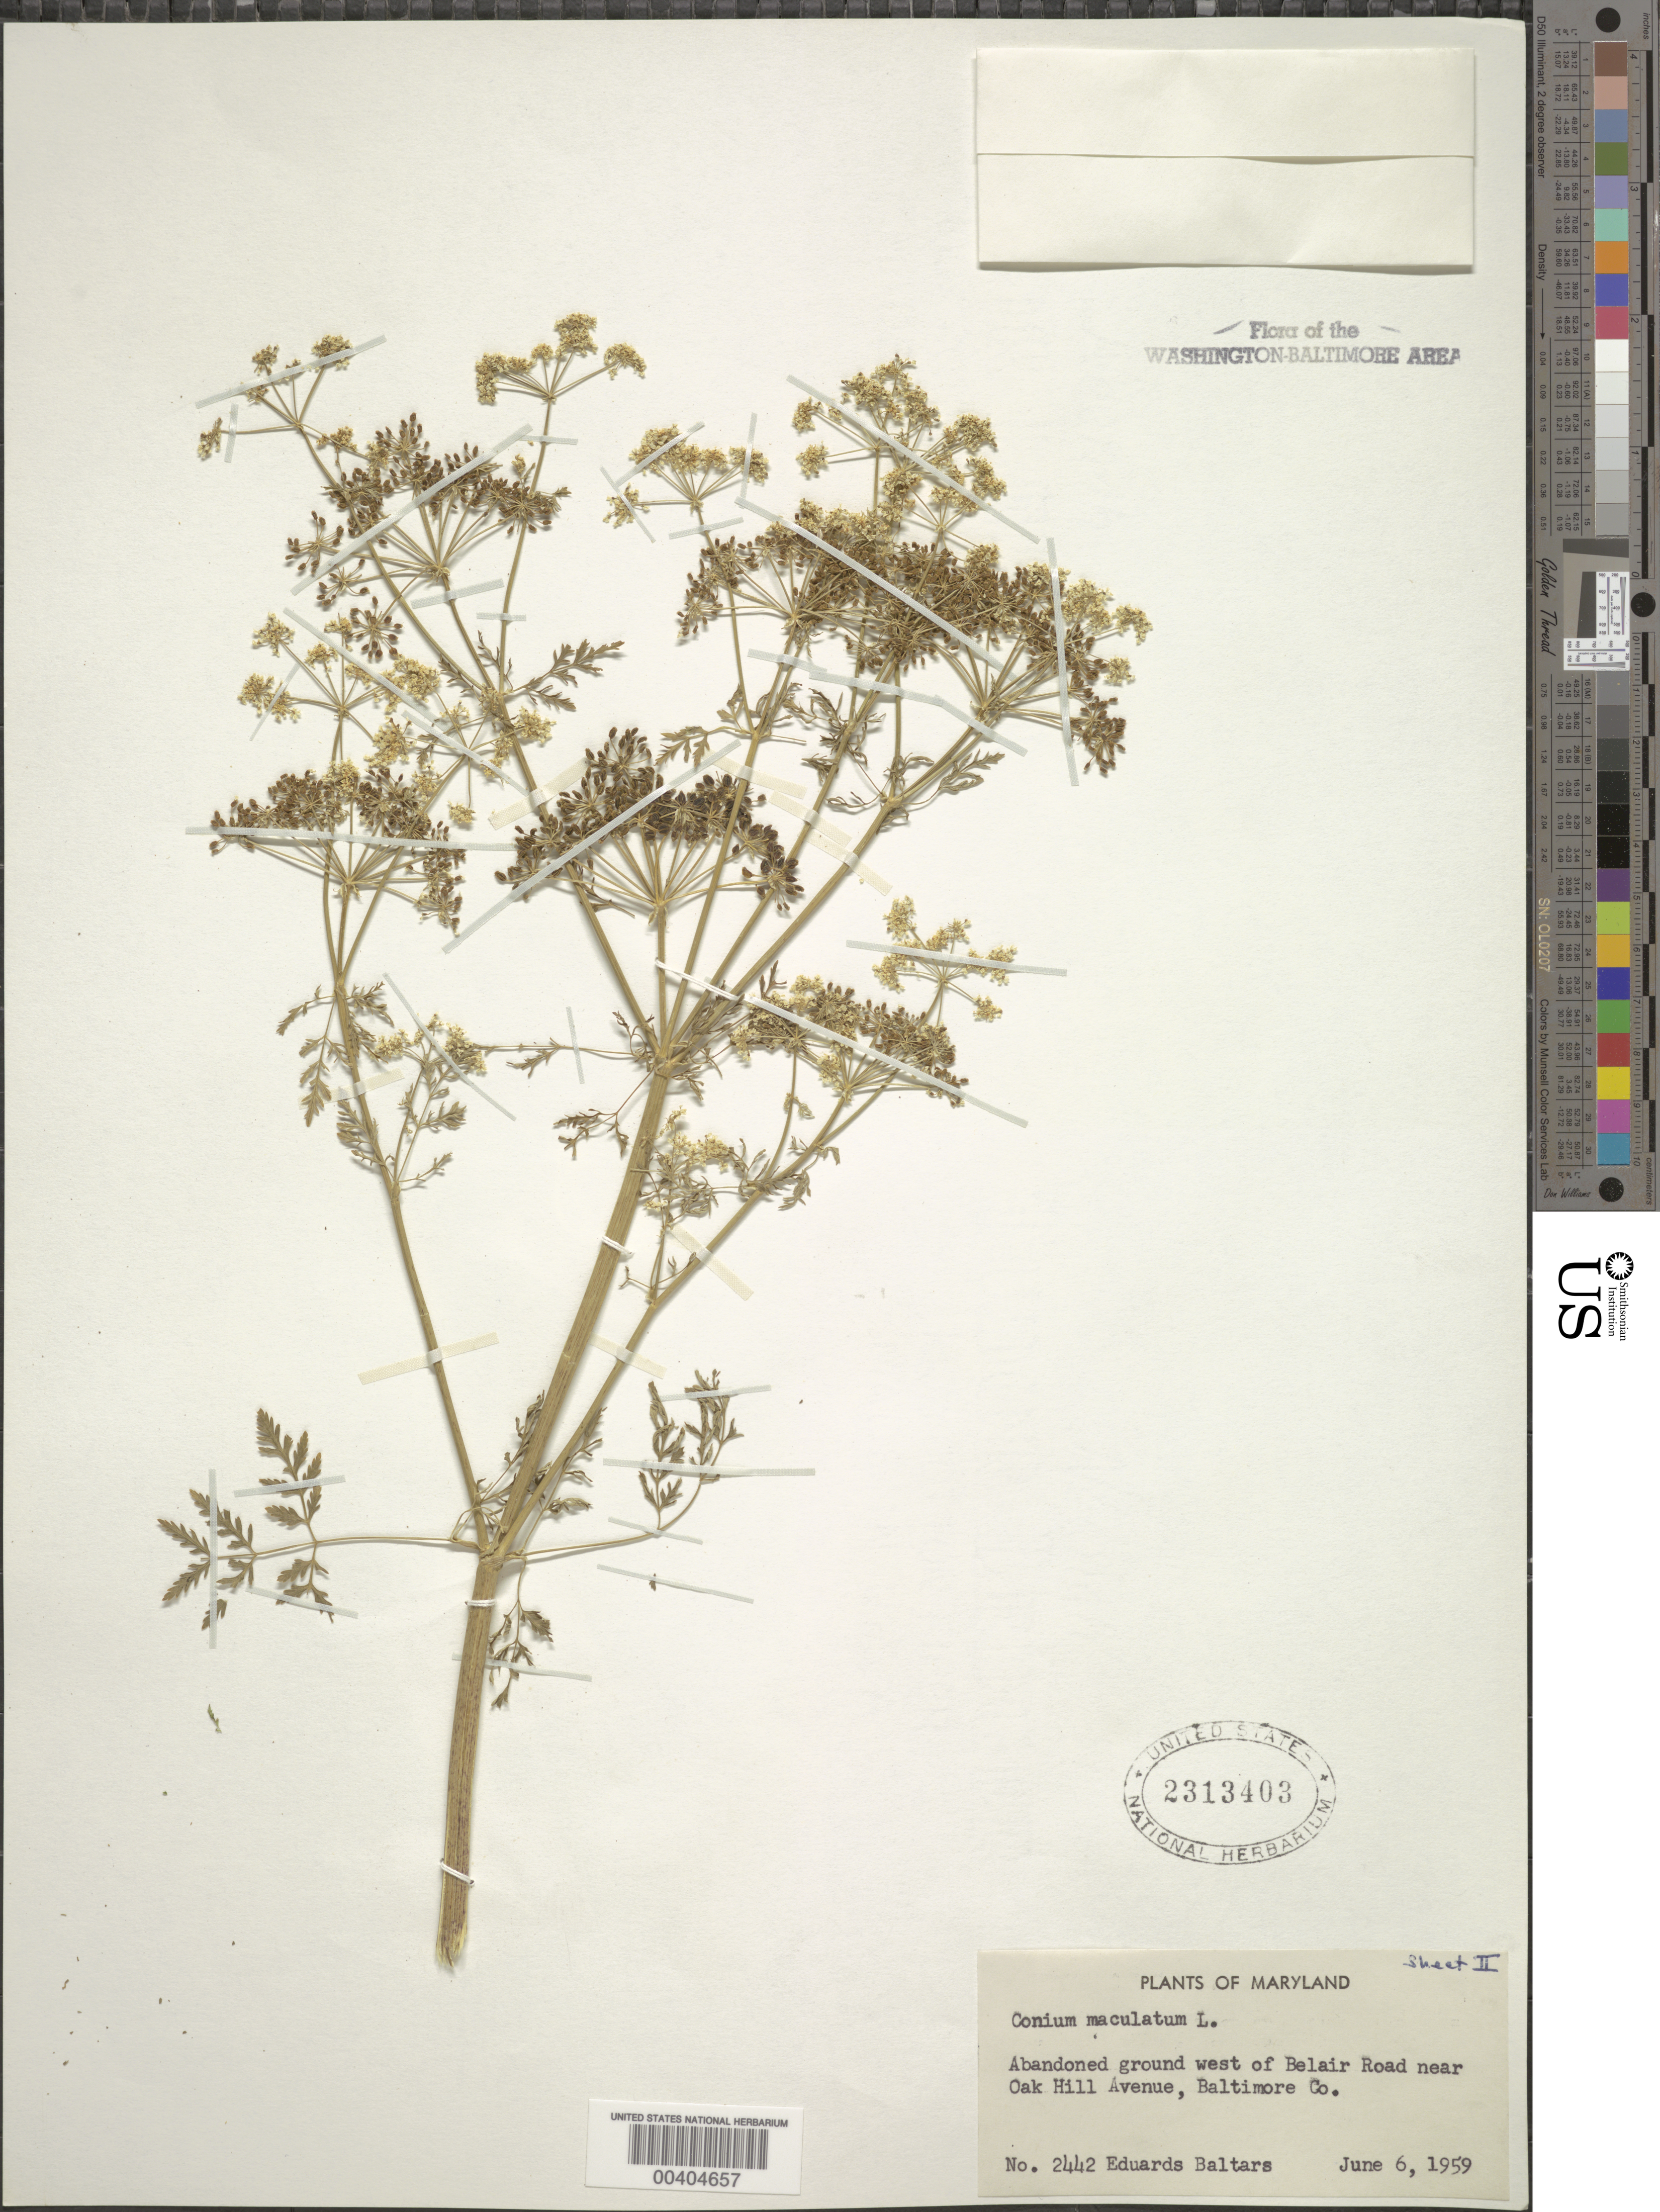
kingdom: Plantae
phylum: Tracheophyta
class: Magnoliopsida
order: Apiales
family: Apiaceae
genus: Conium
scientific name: Conium maculatum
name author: L.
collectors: E. Baltars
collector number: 2442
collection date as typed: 06 Jun 1959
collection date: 1959-06-06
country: United States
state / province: Maryland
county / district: Baltimore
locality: W of Belair Road near Oak Hill Ave.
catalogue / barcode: US 2313403